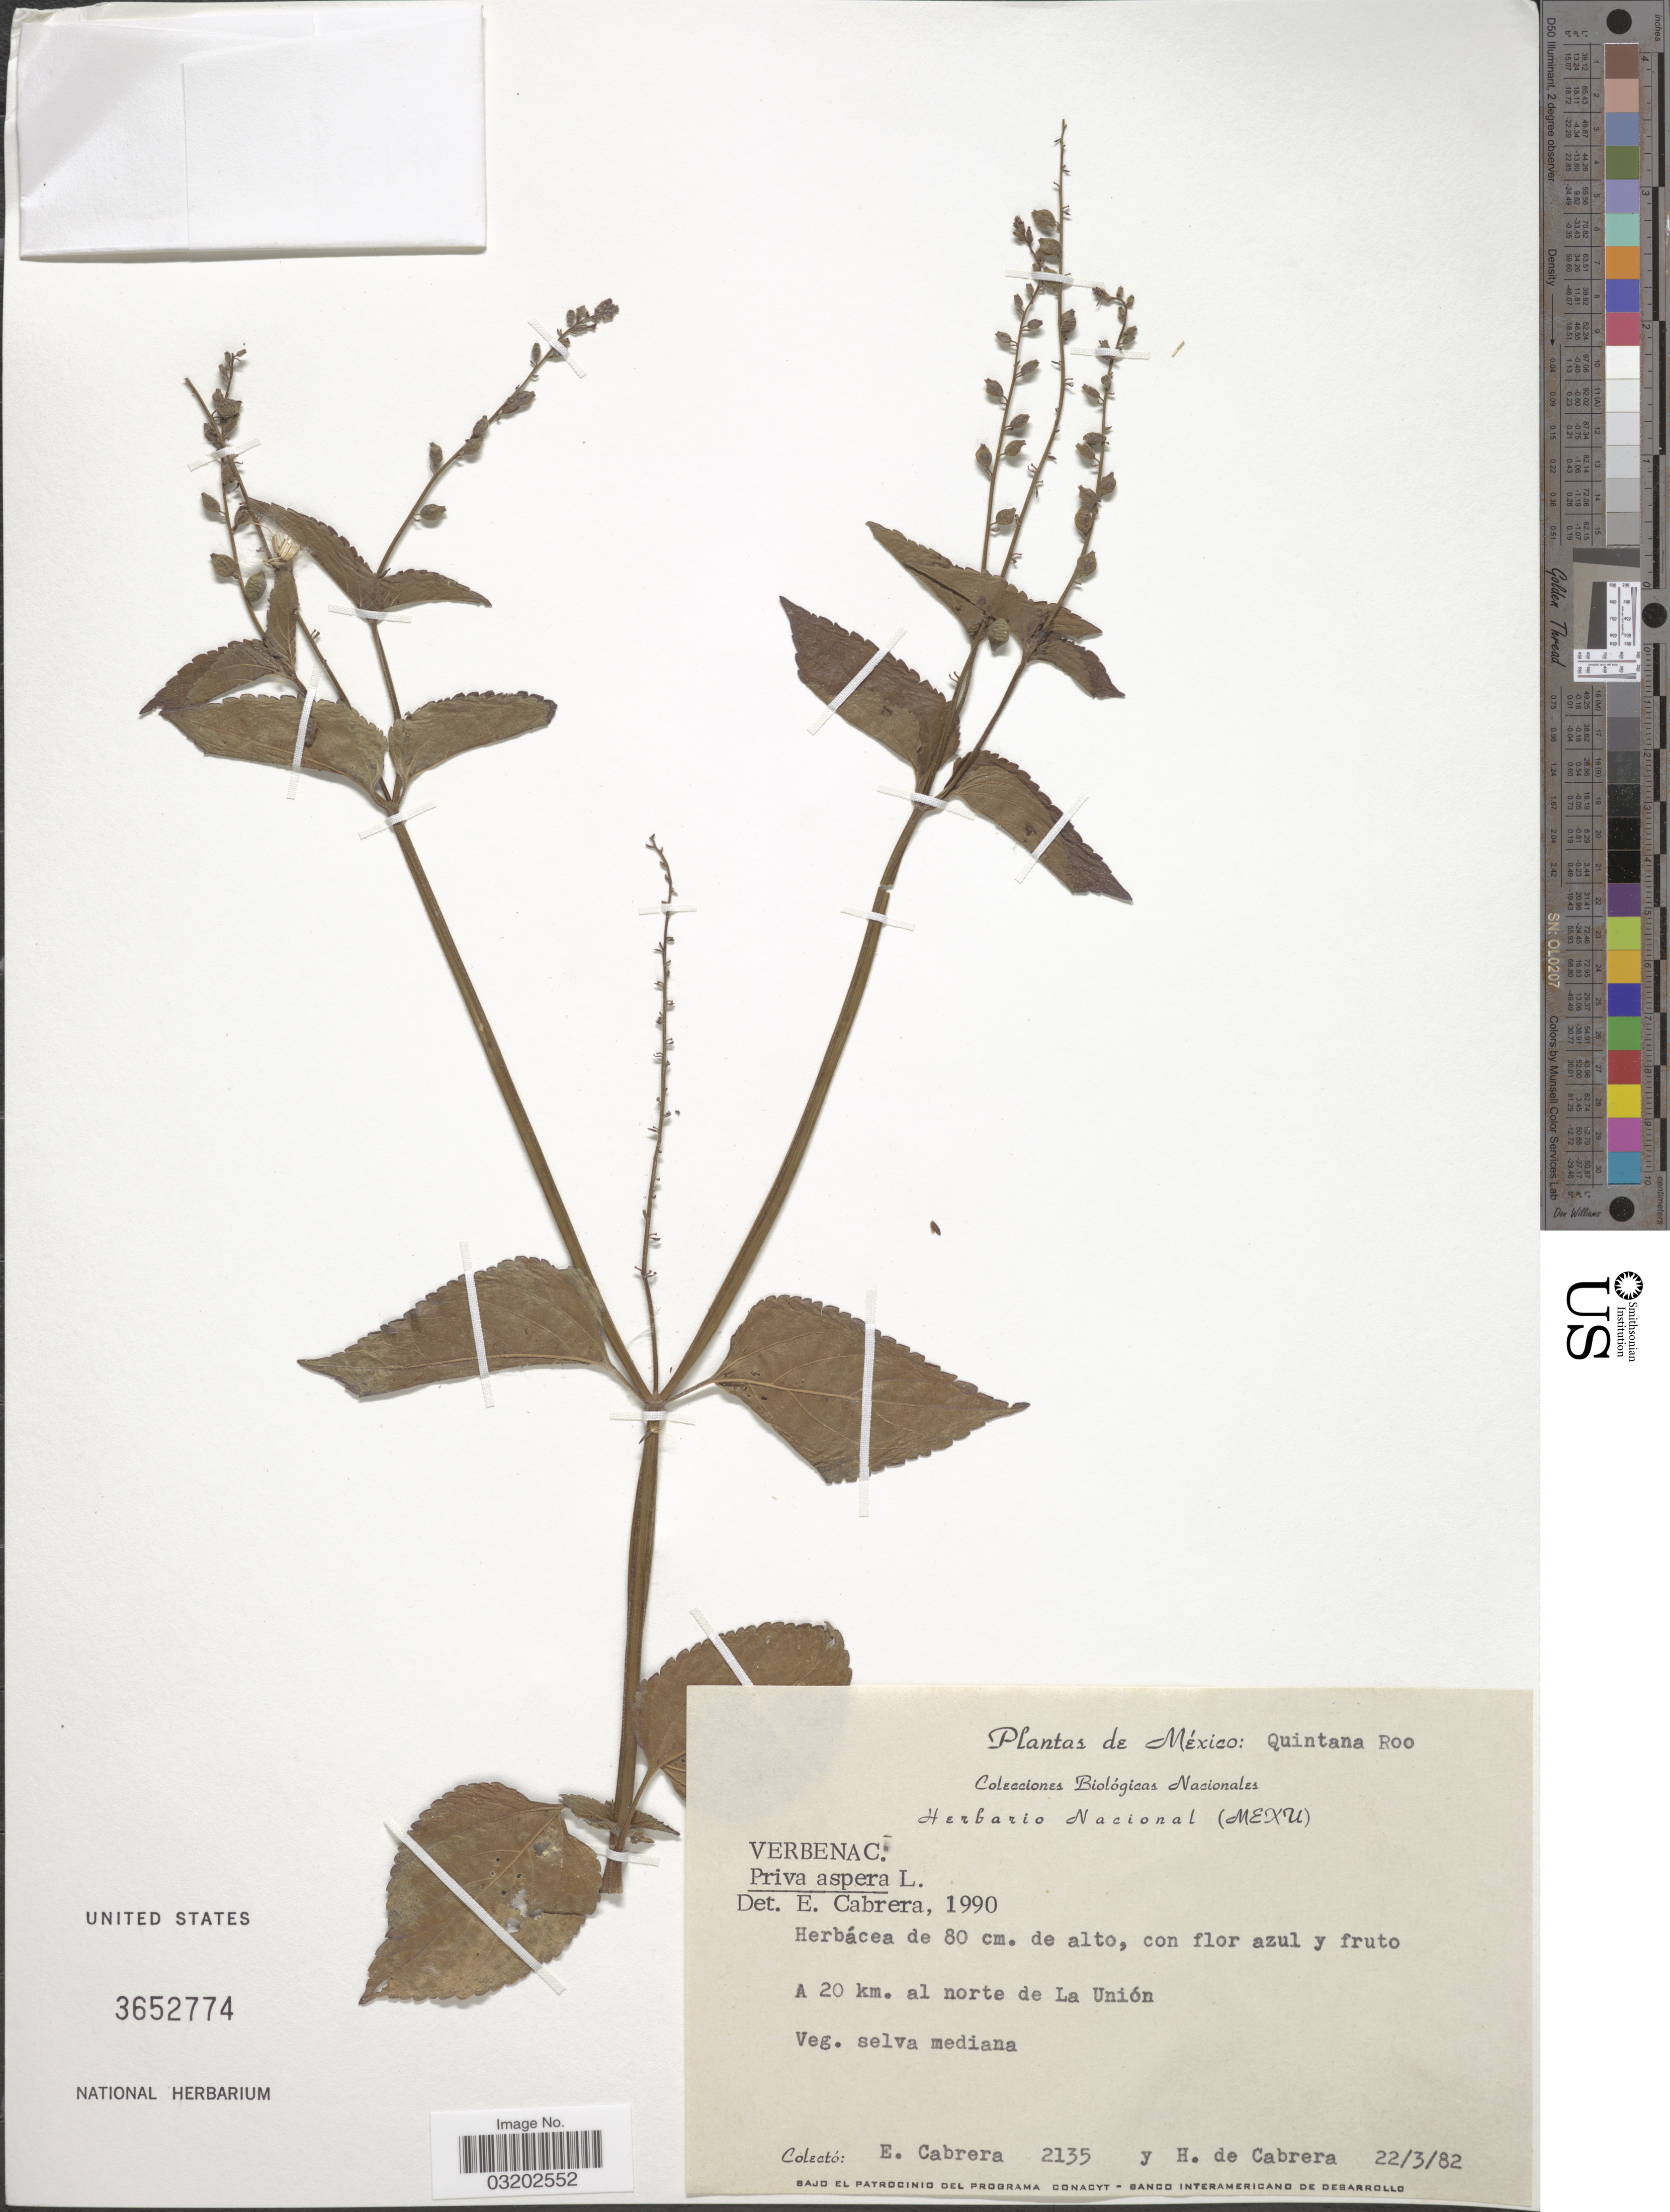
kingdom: Plantae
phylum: Tracheophyta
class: Magnoliopsida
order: Lamiales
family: Verbenaceae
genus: Priva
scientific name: Priva aspera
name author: Kunth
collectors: E. Cabrera & H. de Cabrera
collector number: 2135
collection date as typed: Transcribed d/m/y: 22/3/82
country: Mexico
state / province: Quintana Roo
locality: A 20 km. al norte de La Unión.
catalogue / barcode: US 3652774